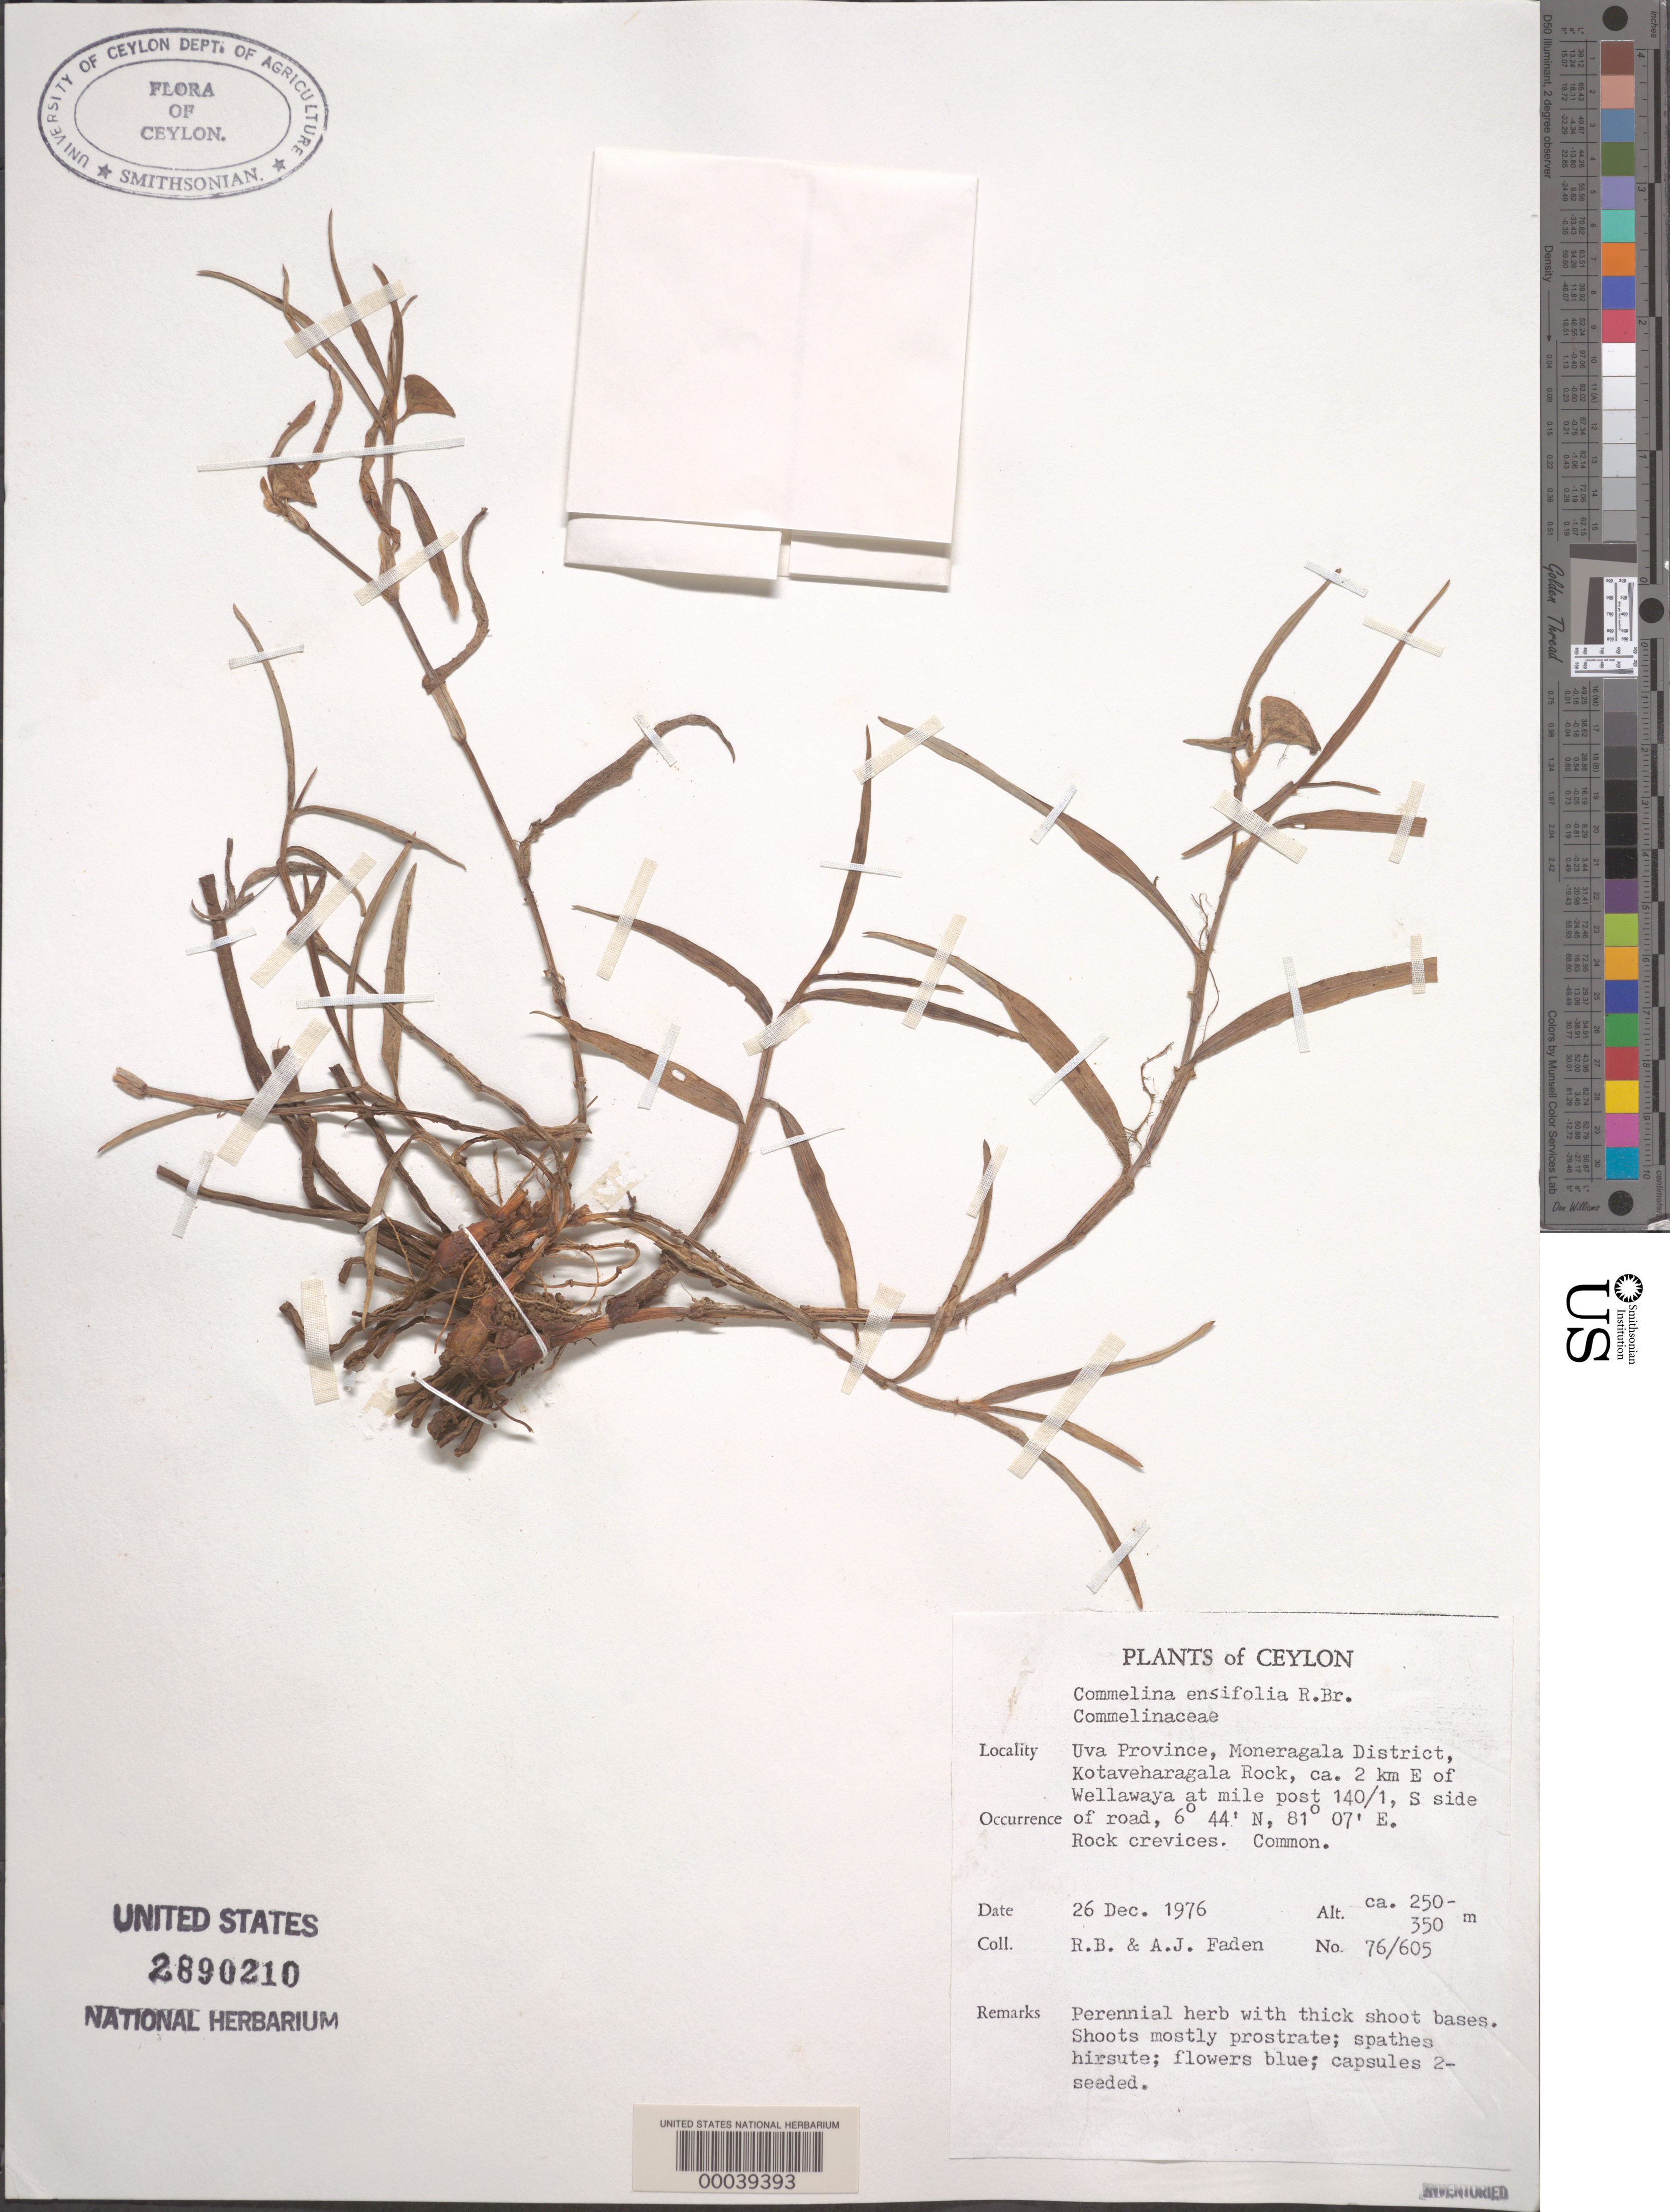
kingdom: Plantae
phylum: Tracheophyta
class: Liliopsida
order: Commelinales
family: Commelinaceae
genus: Commelina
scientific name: Commelina ensifolia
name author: R. Br.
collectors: R. B. Faden & A. J. Faden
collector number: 76/605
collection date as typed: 26 Dec 1976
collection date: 1976-12-26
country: Sri Lanka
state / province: Uva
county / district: Monaragala Dist.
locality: Kotaveharagala rock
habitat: Rock crevices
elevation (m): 250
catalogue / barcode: US 2890210